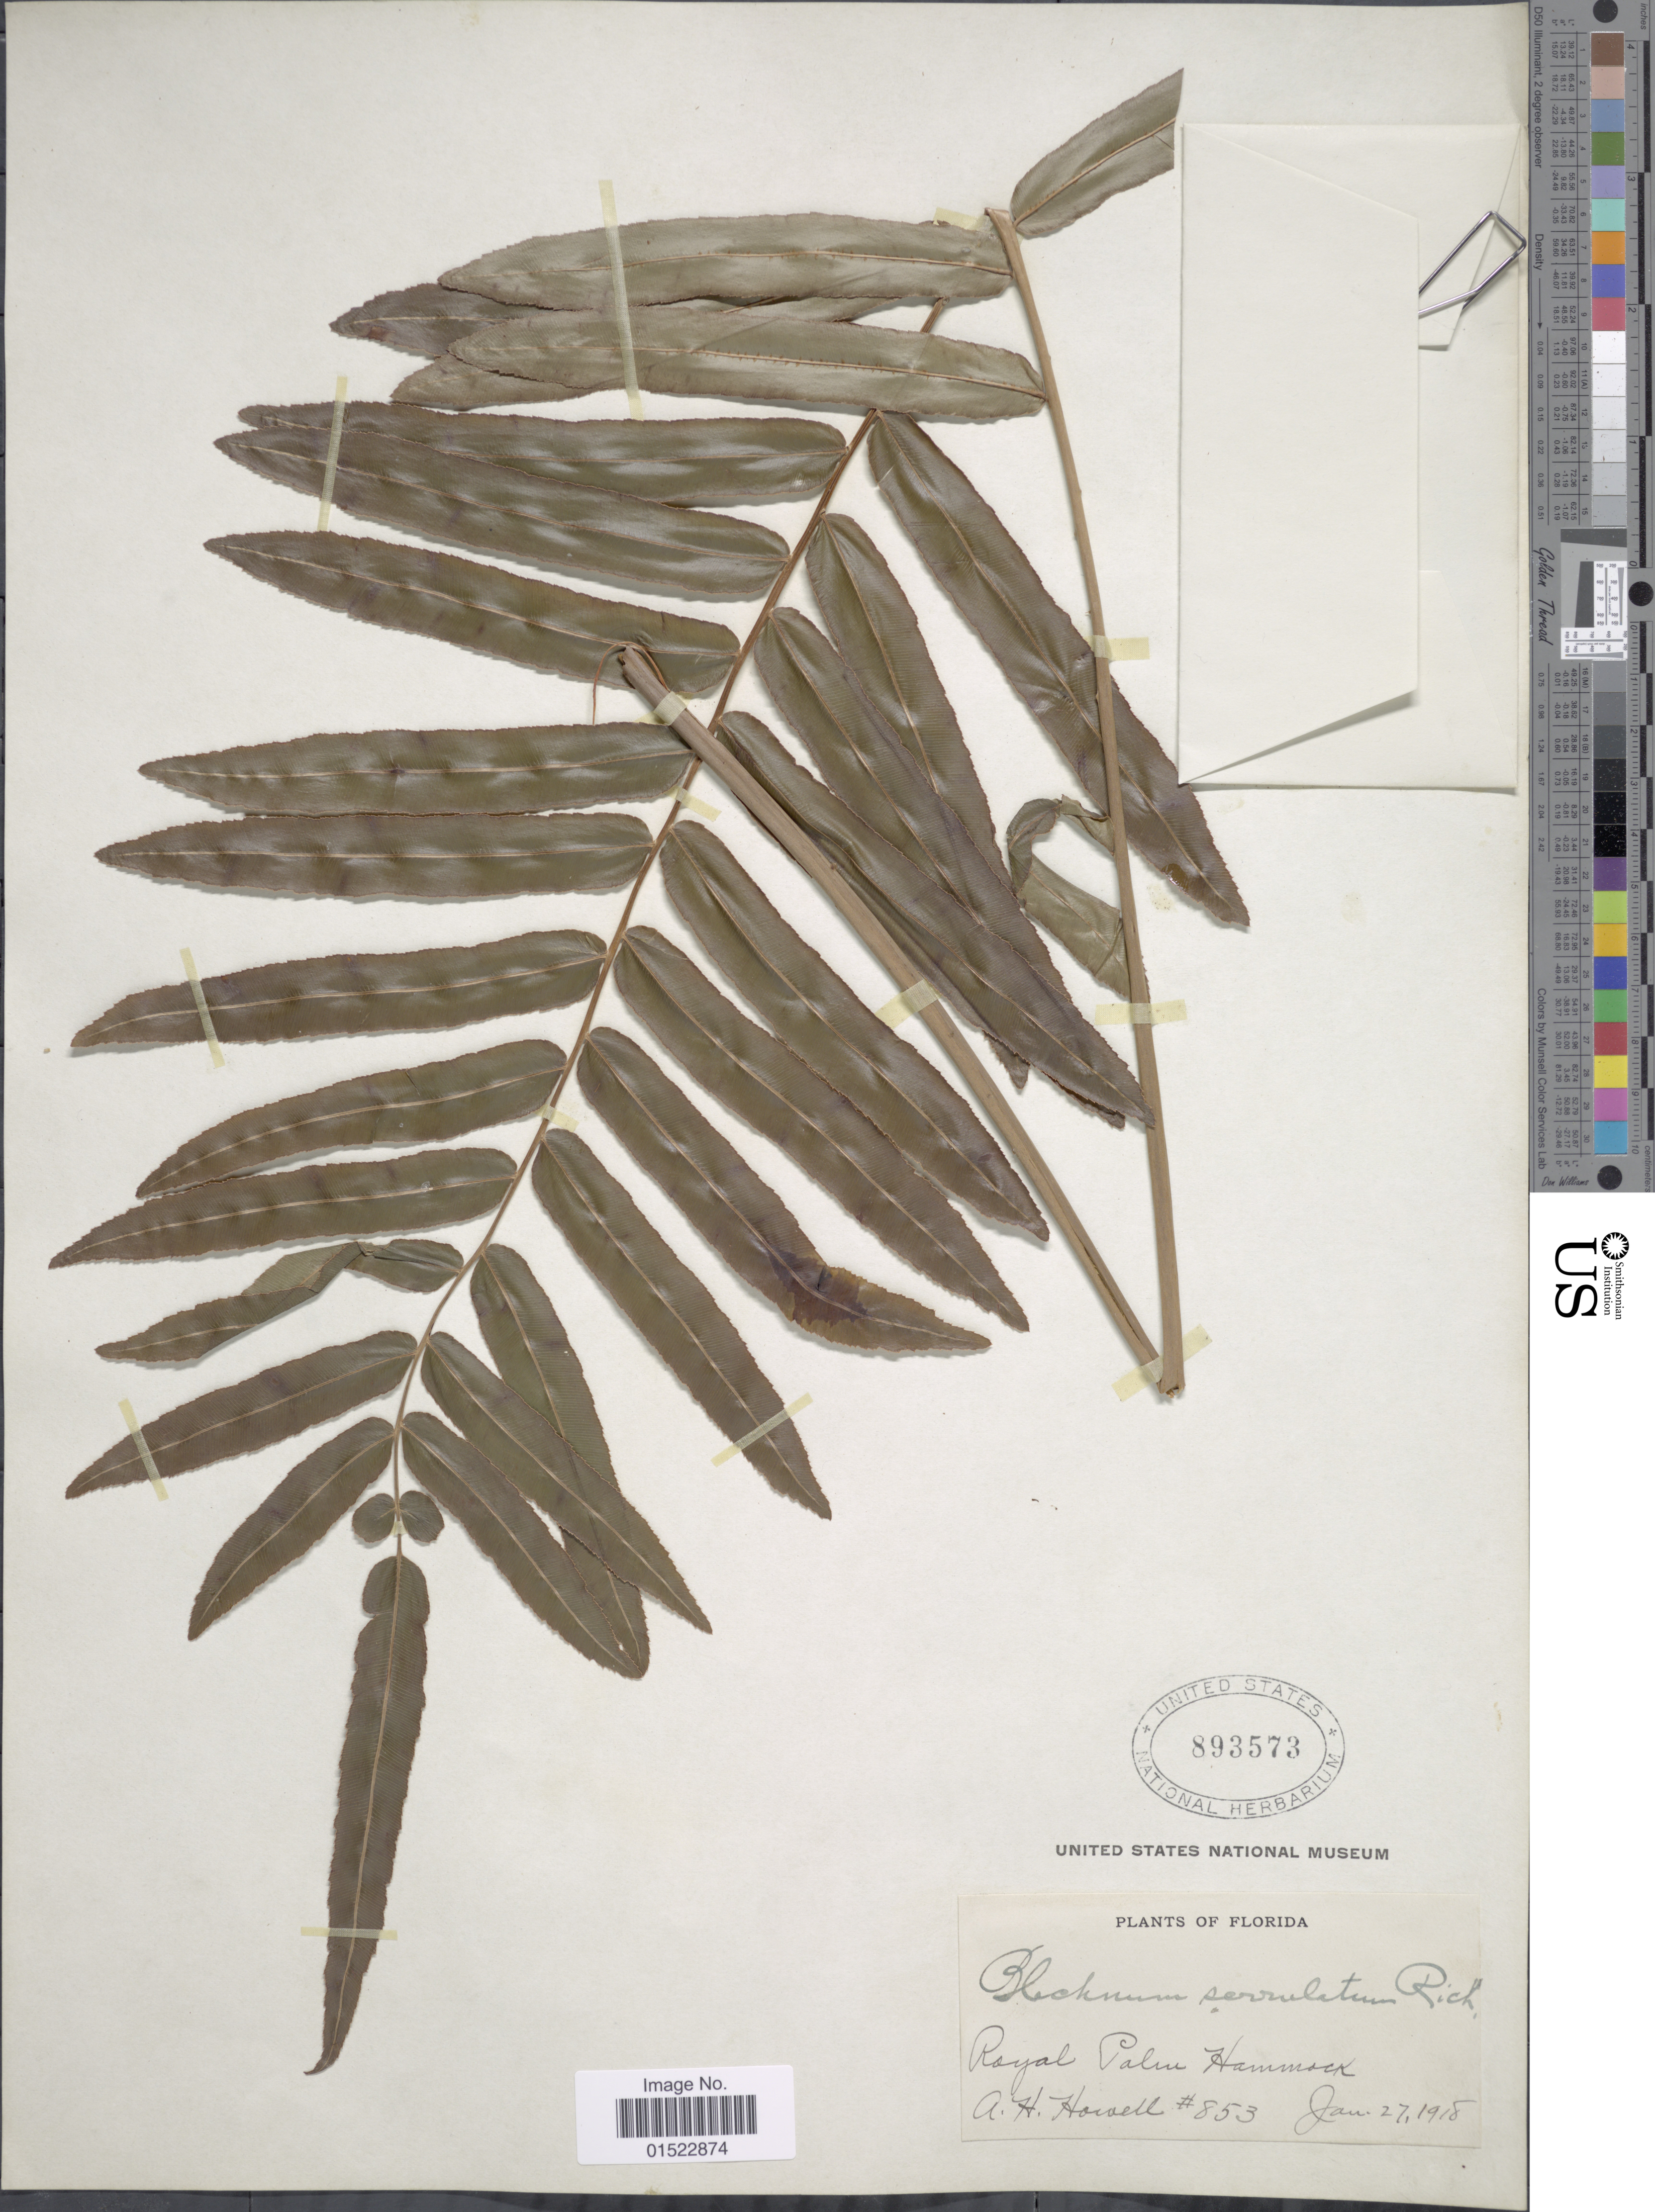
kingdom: Plantae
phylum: Tracheophyta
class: Polypodiopsida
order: Polypodiales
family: Blechnaceae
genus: Telmatoblechnum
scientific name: Telmatoblechnum serrulatum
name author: (Rich.) Perrie et al.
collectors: A. Howell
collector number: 853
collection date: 1918-01-27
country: United States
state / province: Florida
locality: Royal Palm Hammock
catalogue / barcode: US 893573